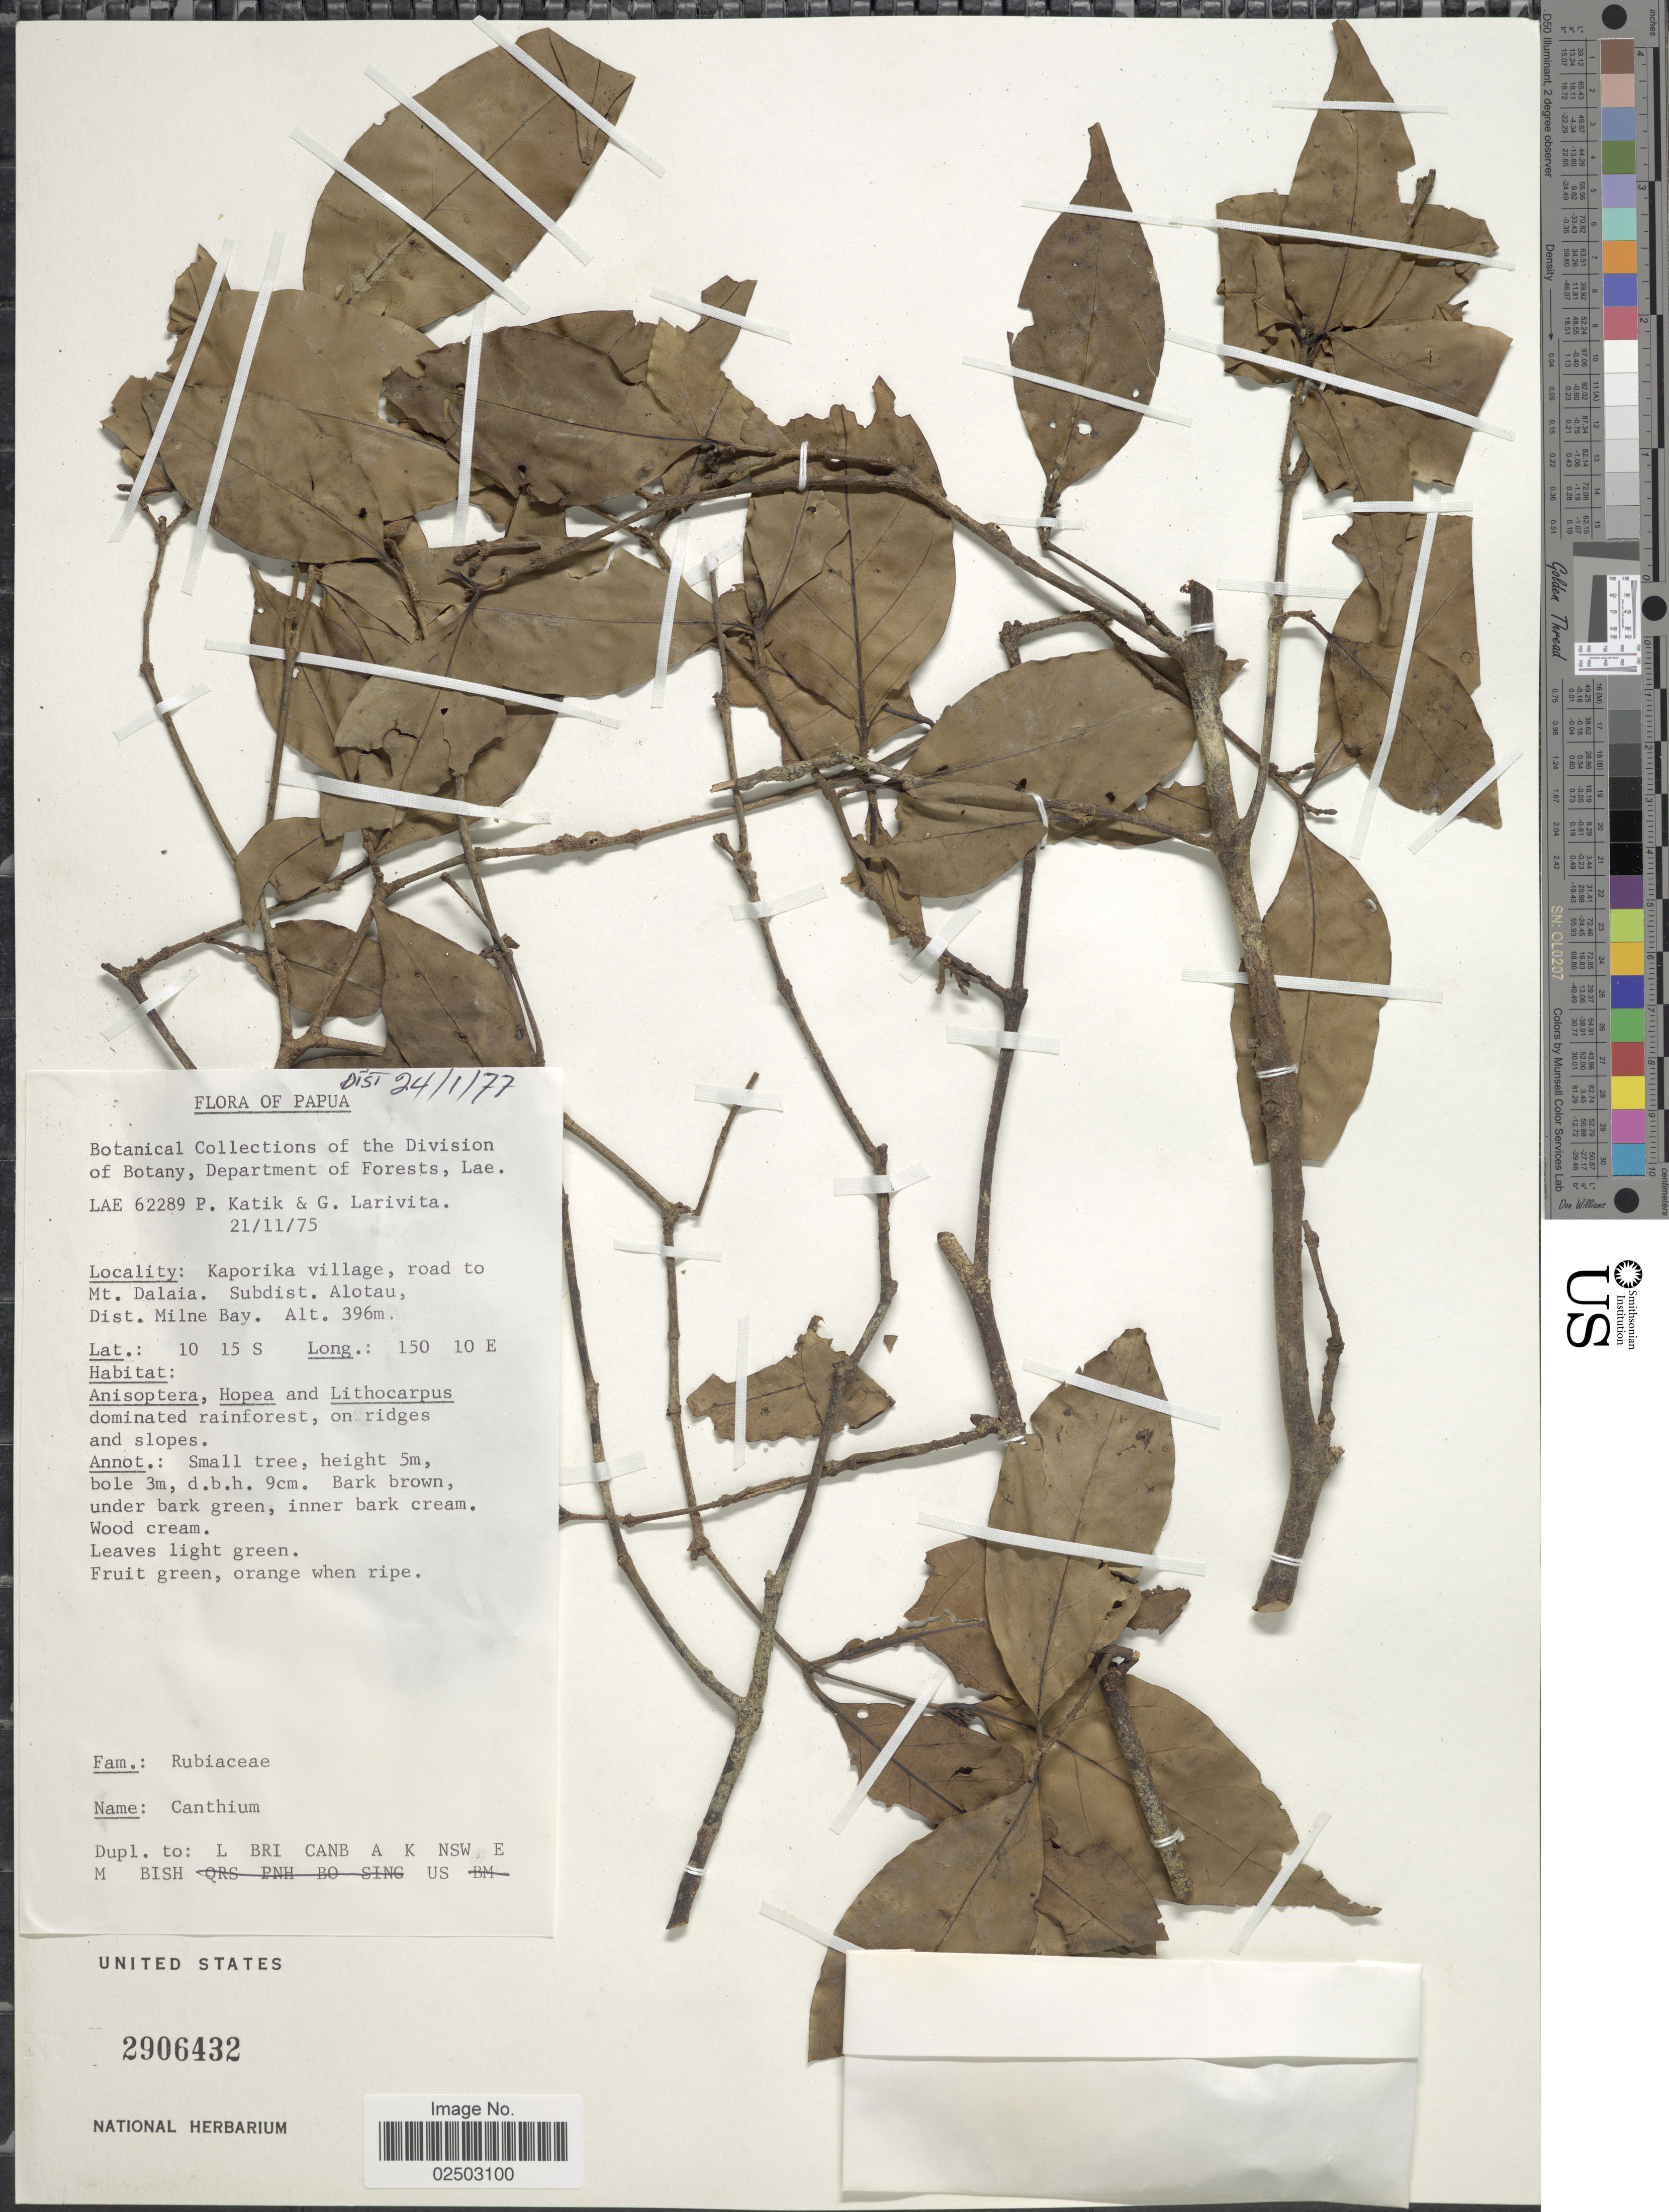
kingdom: Plantae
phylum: Tracheophyta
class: Magnoliopsida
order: Gentianales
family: Rubiaceae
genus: Bridsonia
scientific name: Bridsonia chamaedendrum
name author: (Kuntze) Verstraete & A.E. van Wyk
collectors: P. Katik & G. Larivita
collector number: LAE62289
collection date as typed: Transcribed d/m/y: 21/11/75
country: Papua New Guinea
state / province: Milne Bay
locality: Papua, Kaporika village, road to Mt. Dalaia, Subdist. Alotau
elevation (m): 396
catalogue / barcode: US 2906432